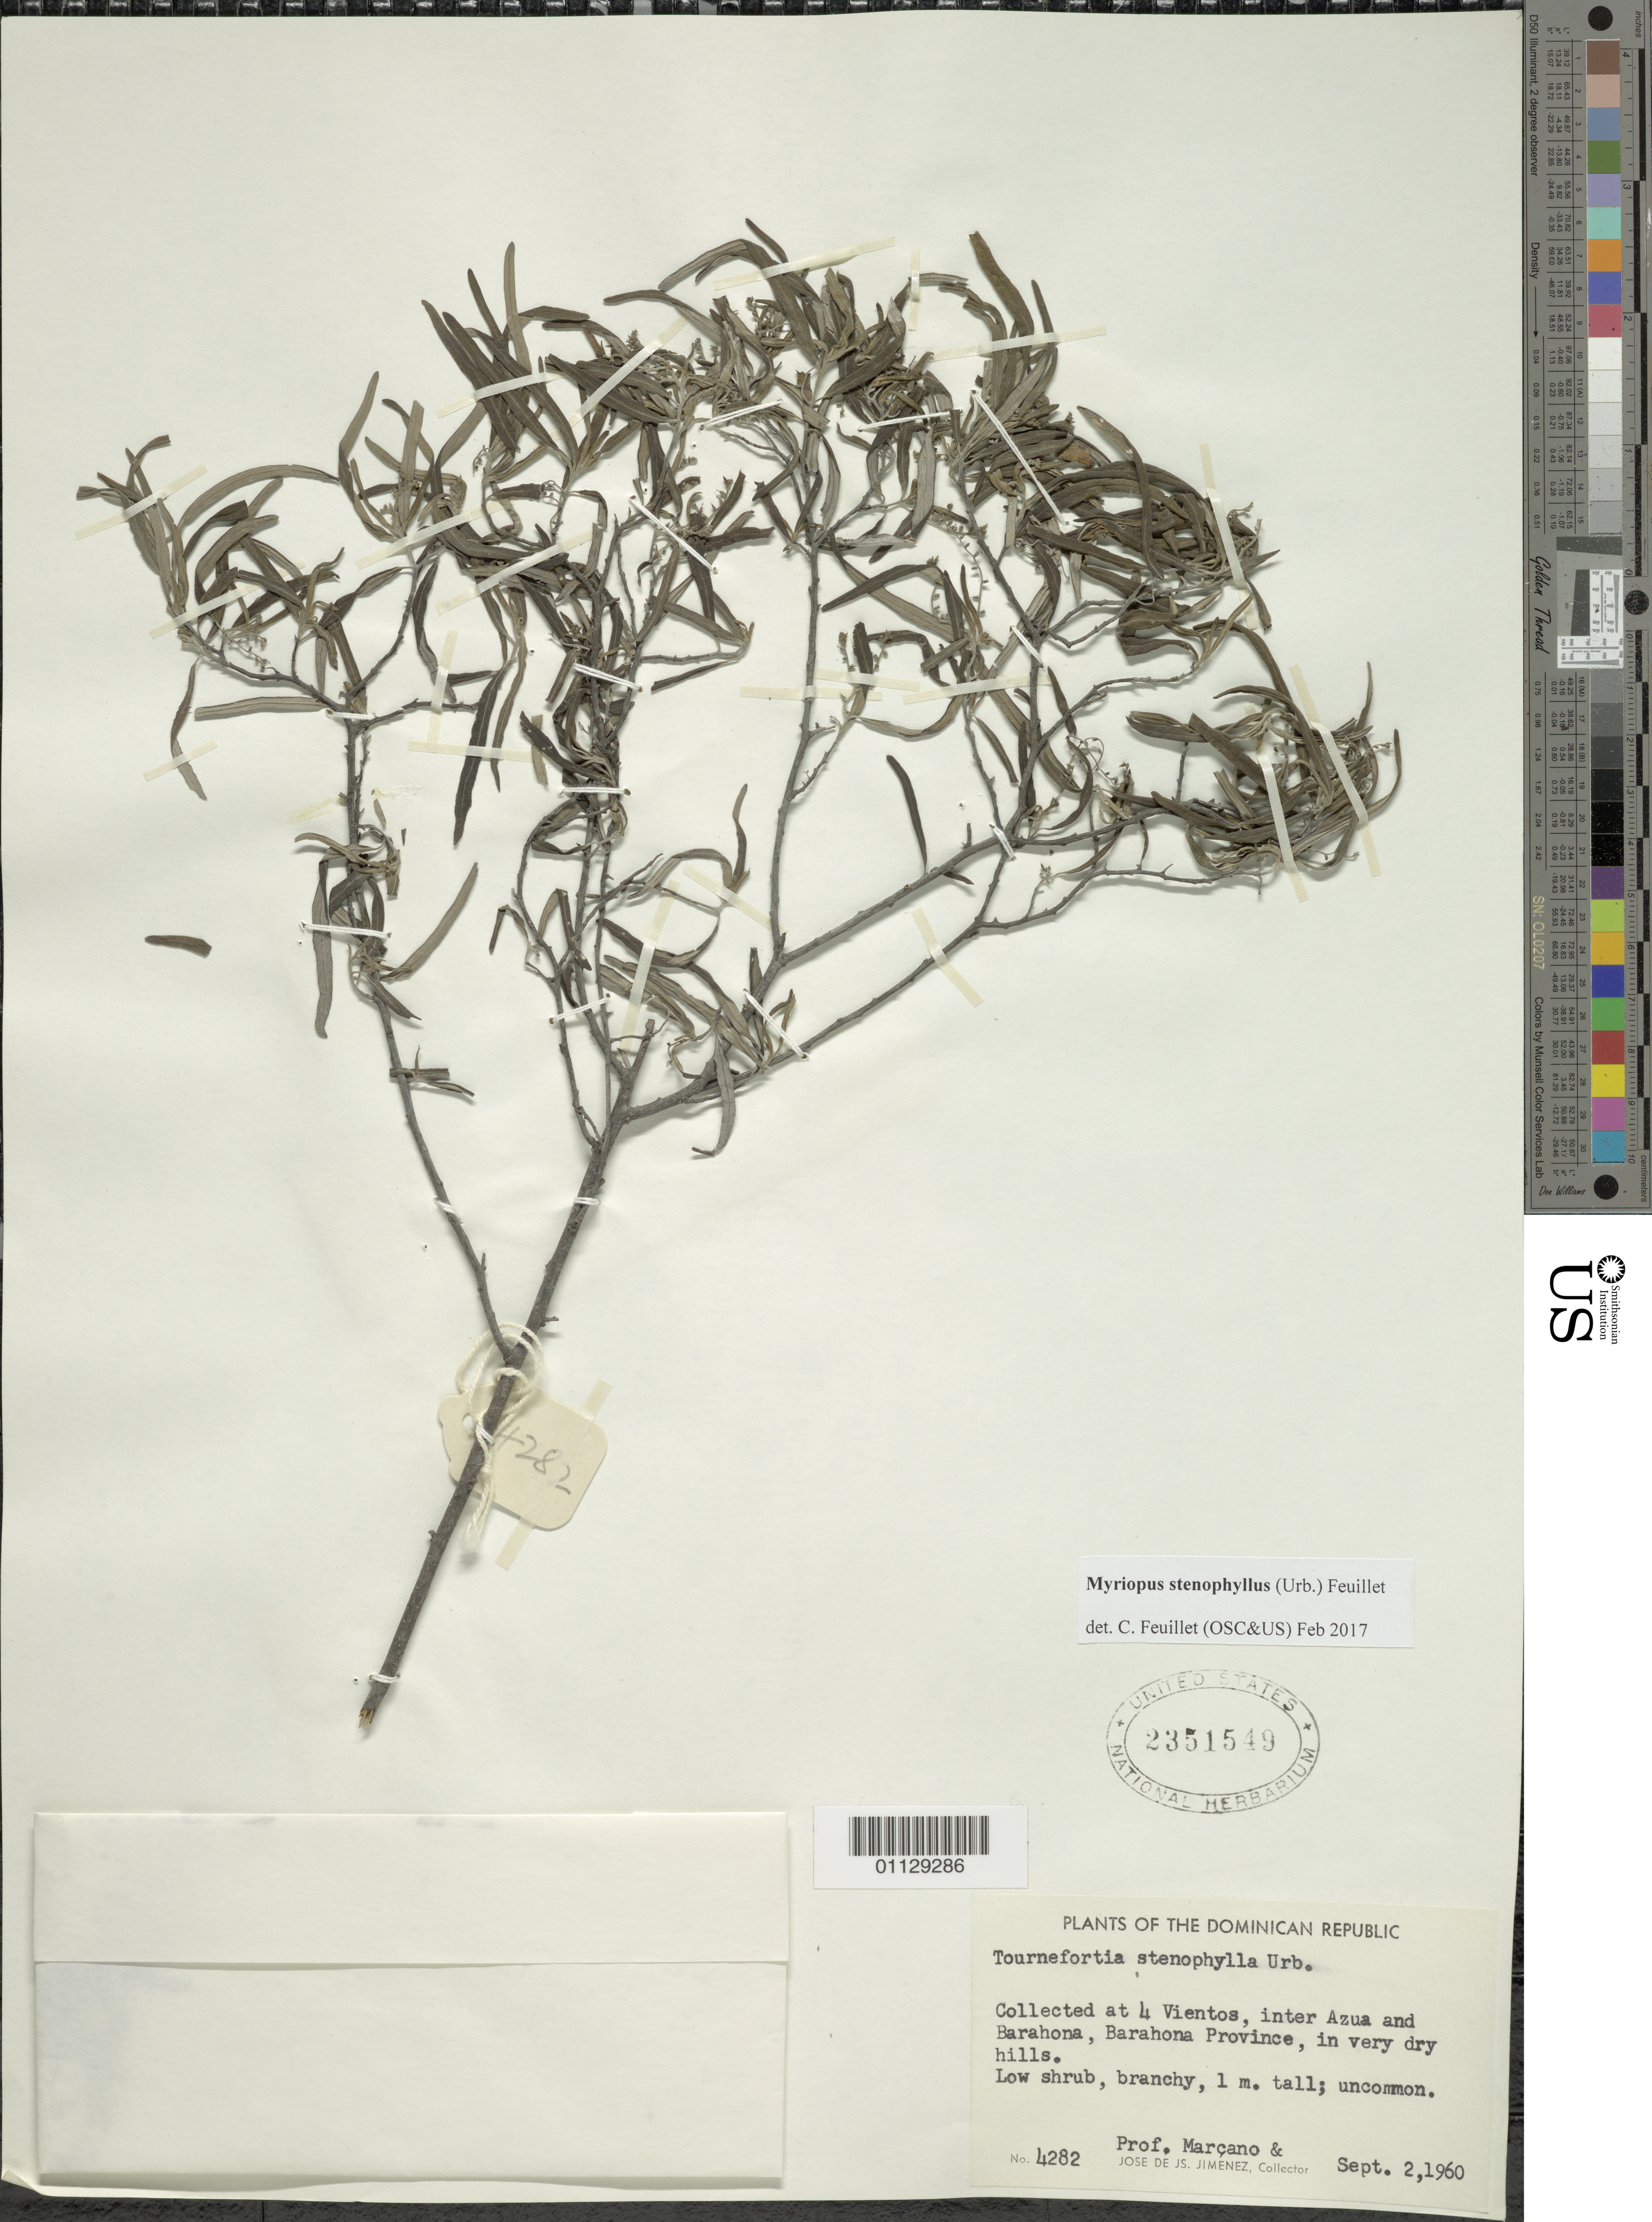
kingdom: Plantae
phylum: Tracheophyta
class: Magnoliopsida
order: Boraginales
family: Heliotropiaceae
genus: Myriopus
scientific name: Myriopus stenophyllus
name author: (Urb.) Feuillet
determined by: Feuillet, C.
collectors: E. J. Marcano F. & J. J. Jiménez Almonte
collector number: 4282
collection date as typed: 02 Sep 1960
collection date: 1960-09-02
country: Dominican Republic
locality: Collected at 4 vientos, inter Azua and Barahona Province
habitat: In very dry hills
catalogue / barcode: US 2351549